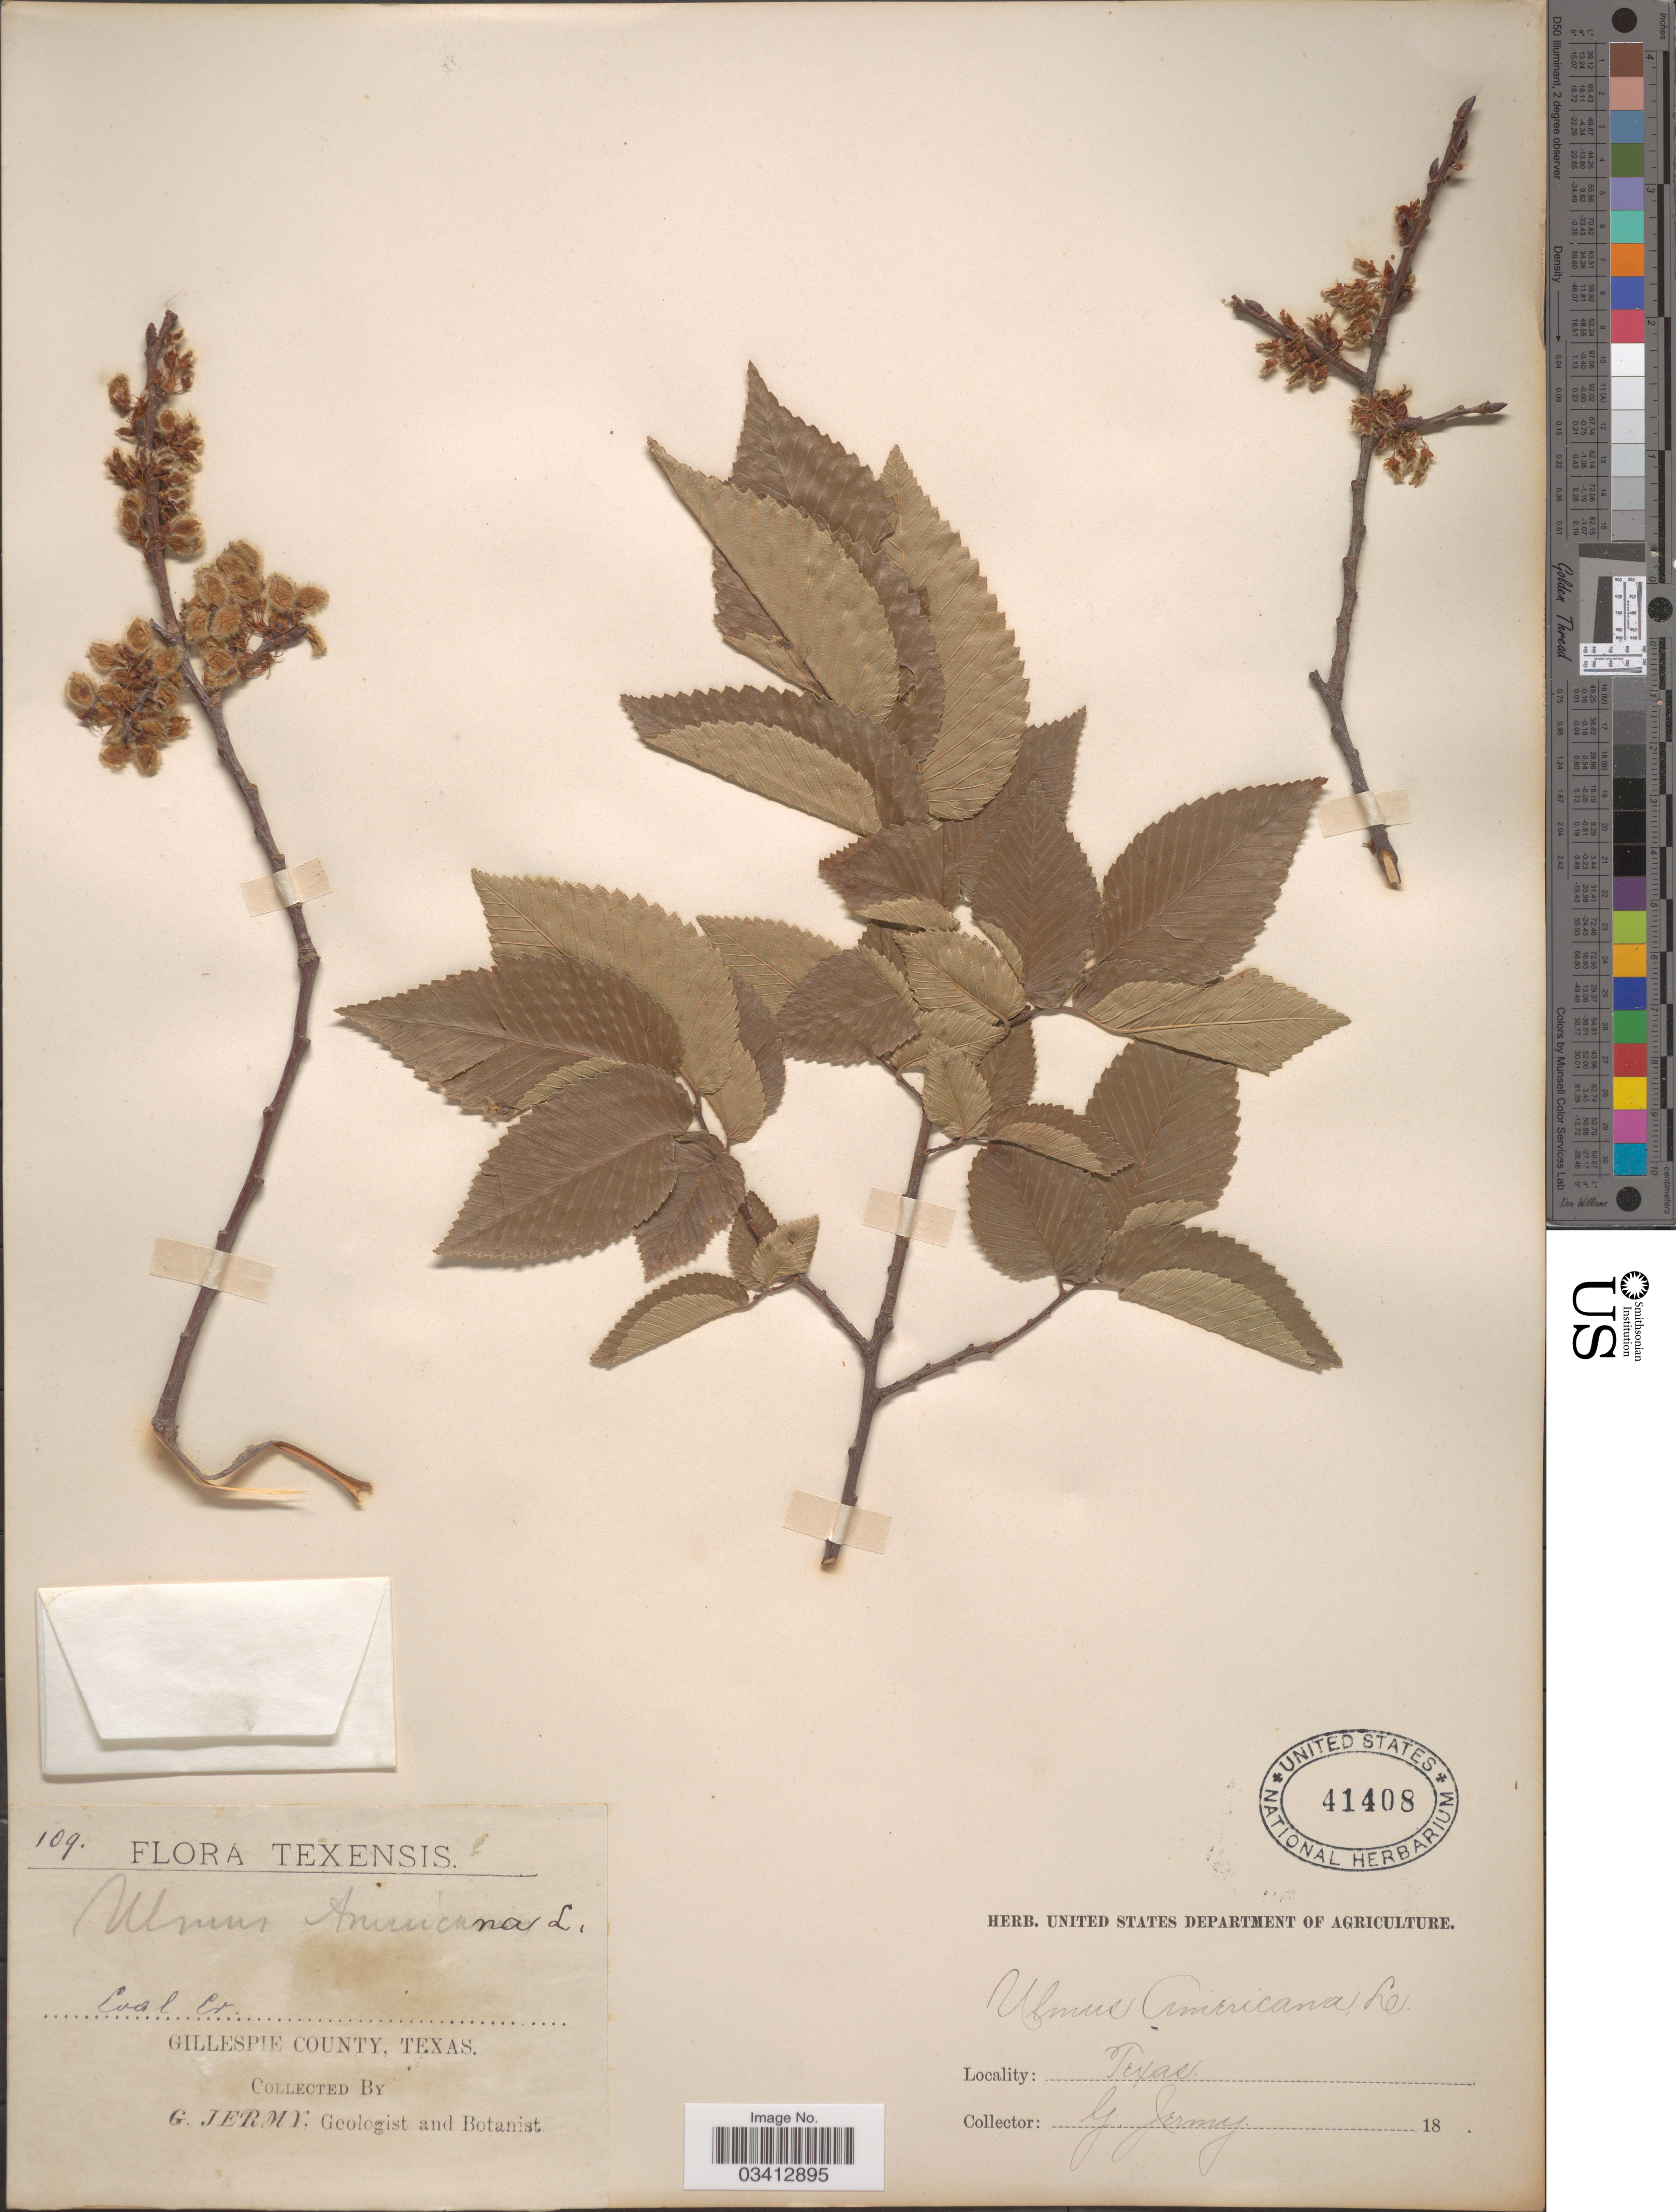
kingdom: Plantae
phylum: Tracheophyta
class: Magnoliopsida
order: Rosales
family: Ulmaceae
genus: Ulmus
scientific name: Ulmus americana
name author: L.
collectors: G. Jermy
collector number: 109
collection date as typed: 18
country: United States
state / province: Texas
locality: Coal Cr. Gillespie County.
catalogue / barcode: US 41408